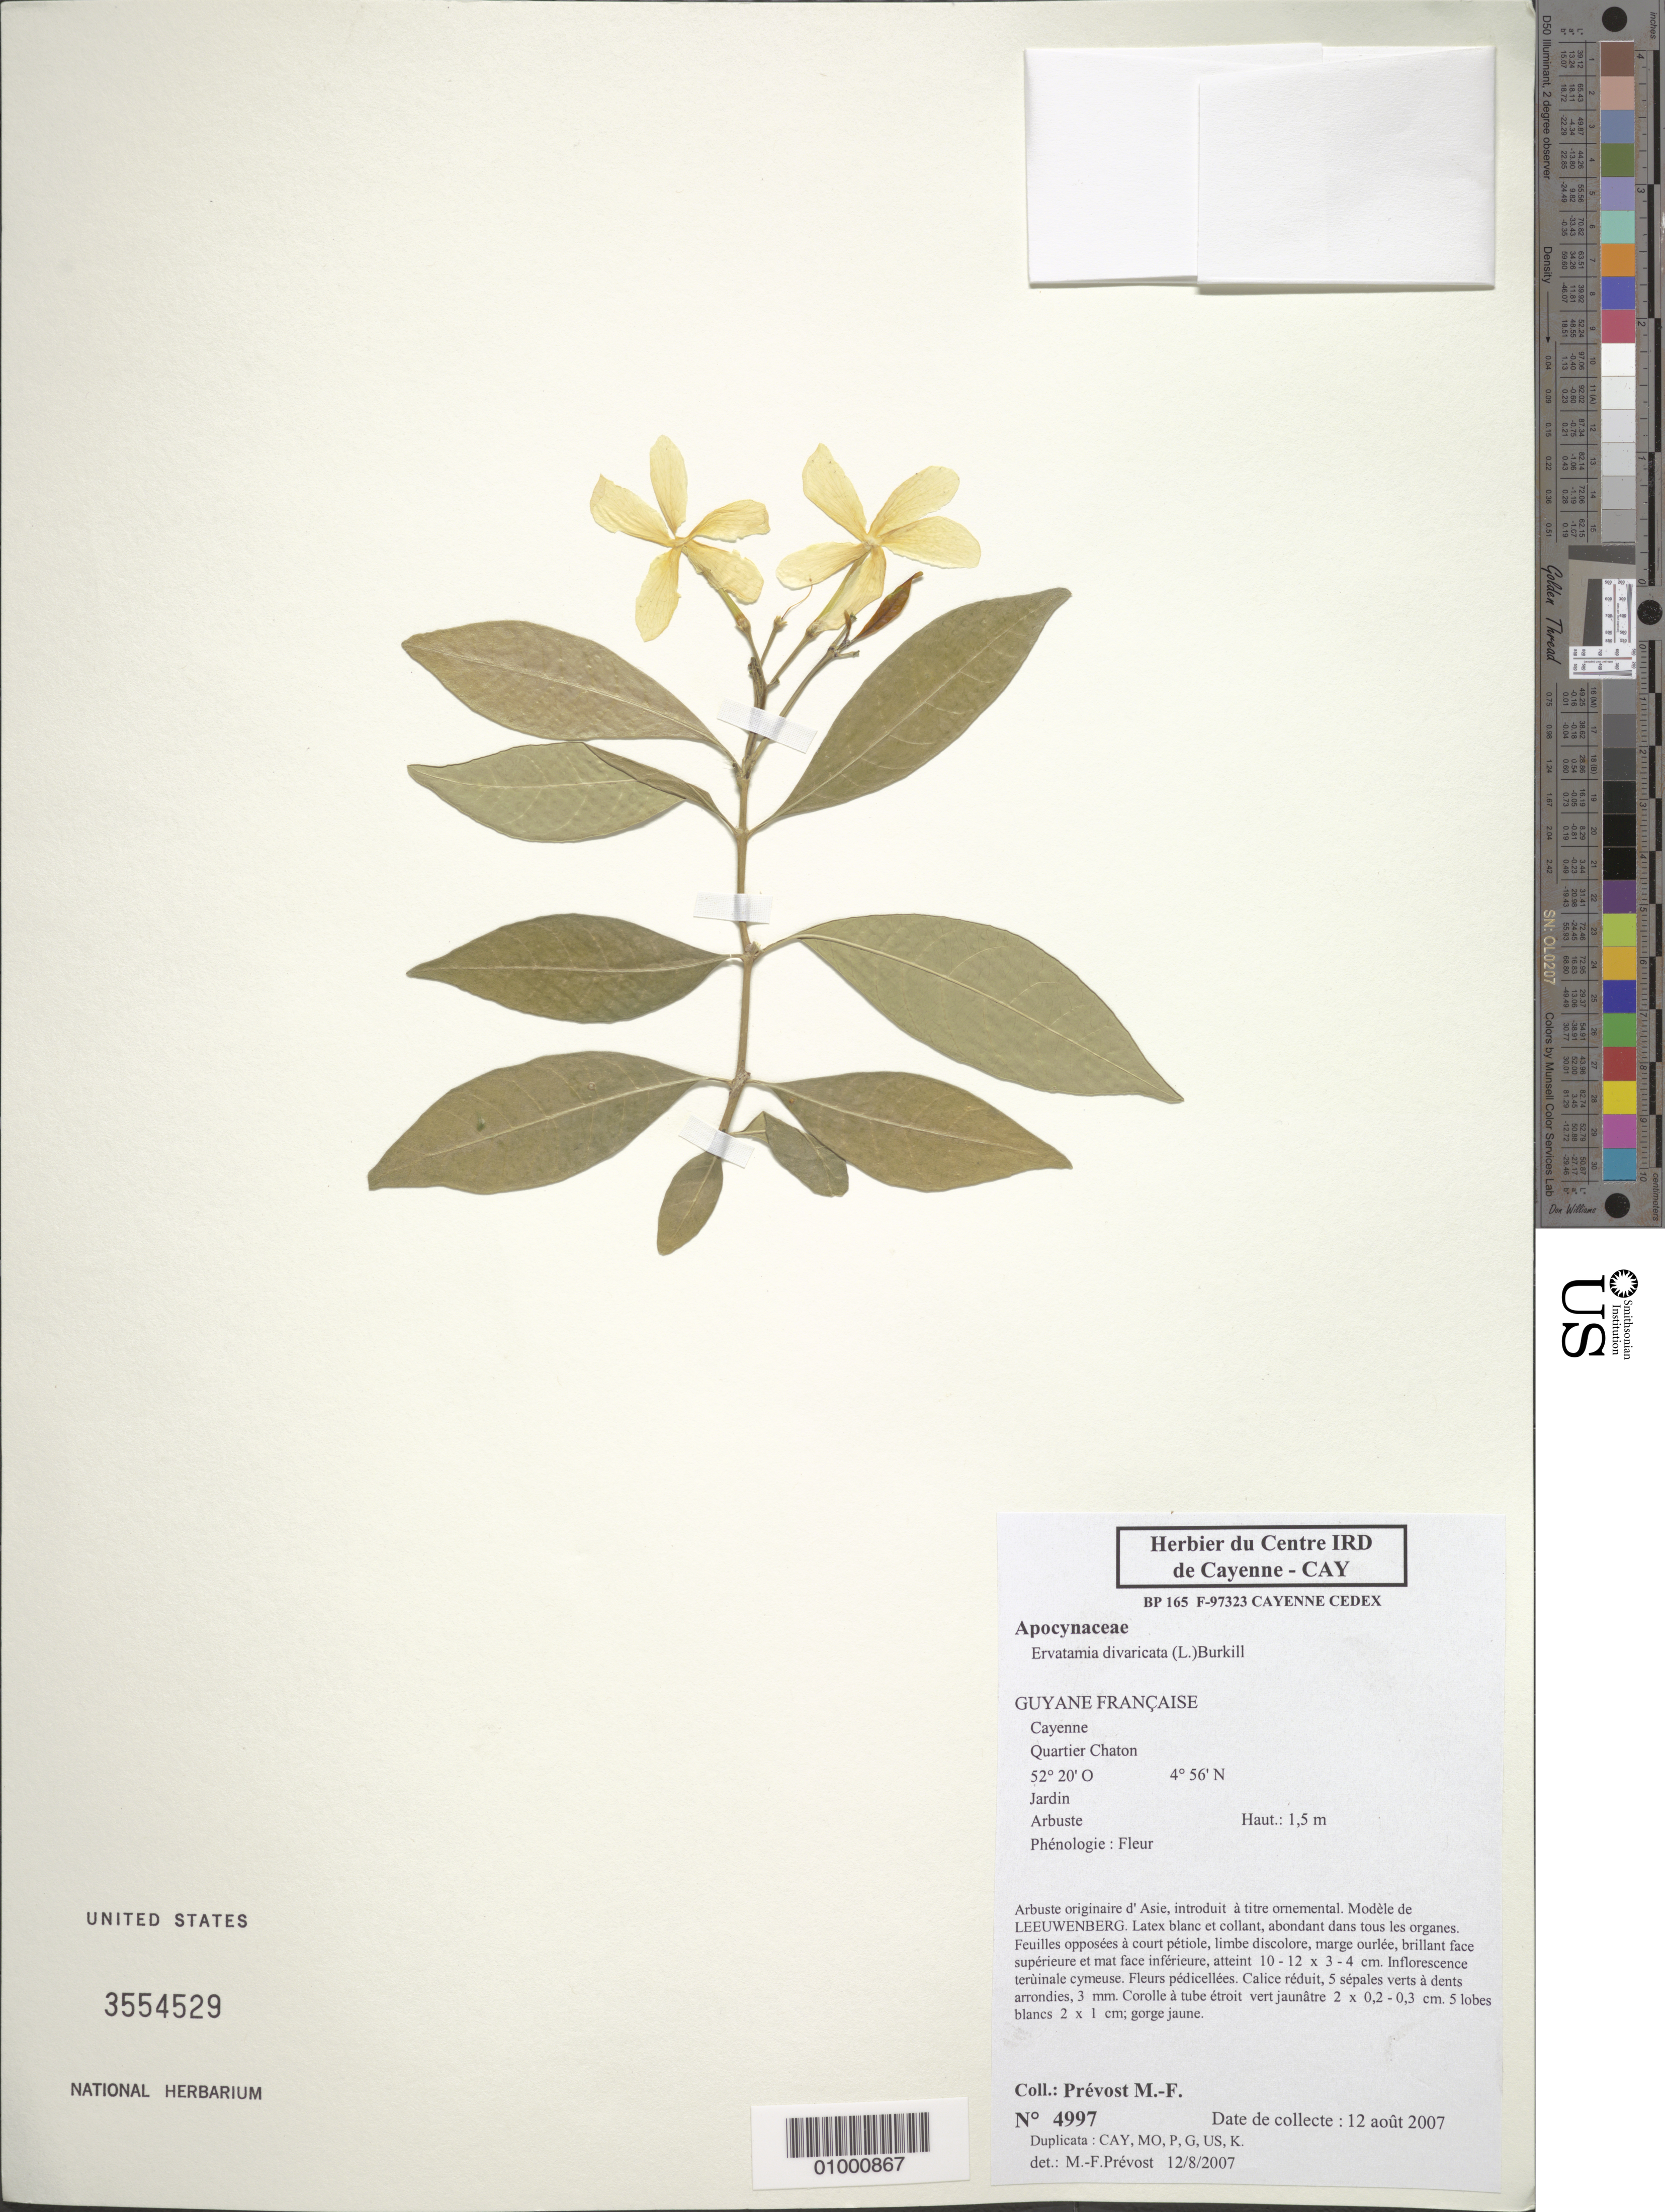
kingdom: Plantae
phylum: Tracheophyta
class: Magnoliopsida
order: Gentianales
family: Apocynaceae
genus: Ervatamia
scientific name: Ervatamia divaricata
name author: (L.) Burkill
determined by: Prévost, M.-F.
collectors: M.-F. Prévost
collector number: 4997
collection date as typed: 12-Aug-07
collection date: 2007-08-12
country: French Guiana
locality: Cayenne, Quartier Chaton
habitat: Jardin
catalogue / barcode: US 3554529